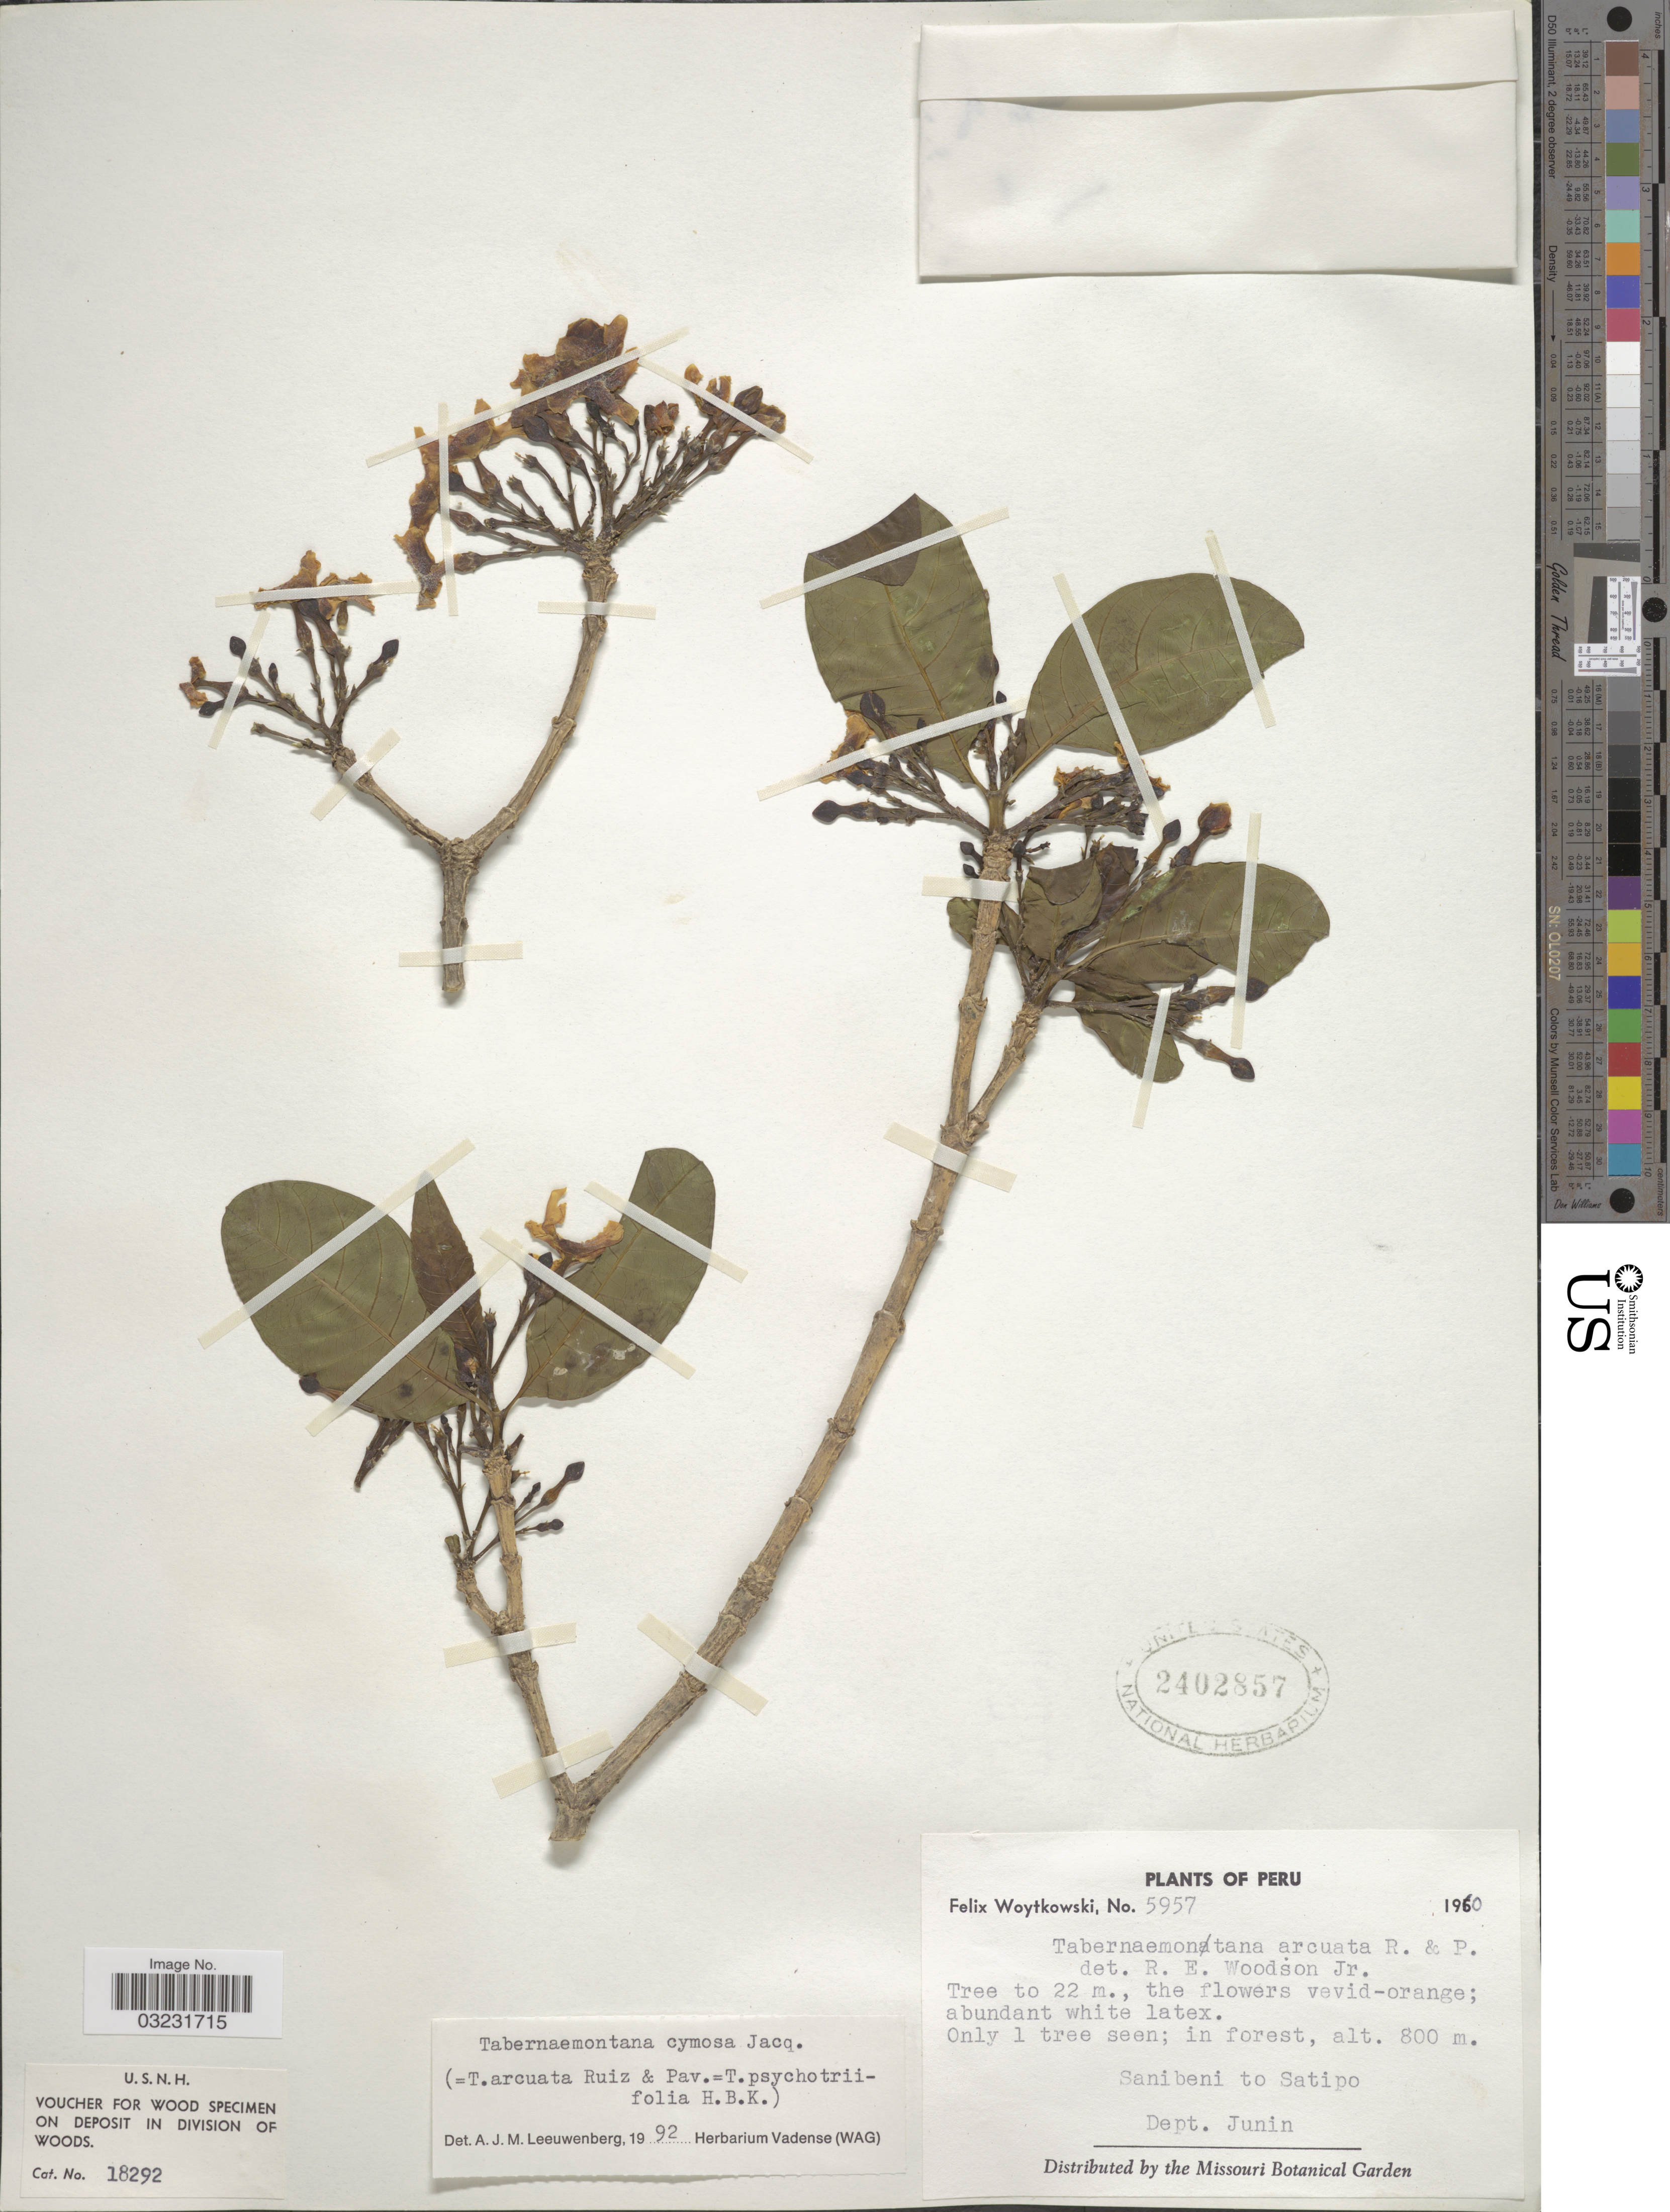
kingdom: Plantae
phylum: Tracheophyta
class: Magnoliopsida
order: Gentianales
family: Apocynaceae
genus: Tabernaemontana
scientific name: Tabernaemontana cymosa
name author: Jacq.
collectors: F. Woytkowski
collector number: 5957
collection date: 1960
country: Peru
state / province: Junín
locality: Sanibeni to Satipo.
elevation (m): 800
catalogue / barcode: US 2402857